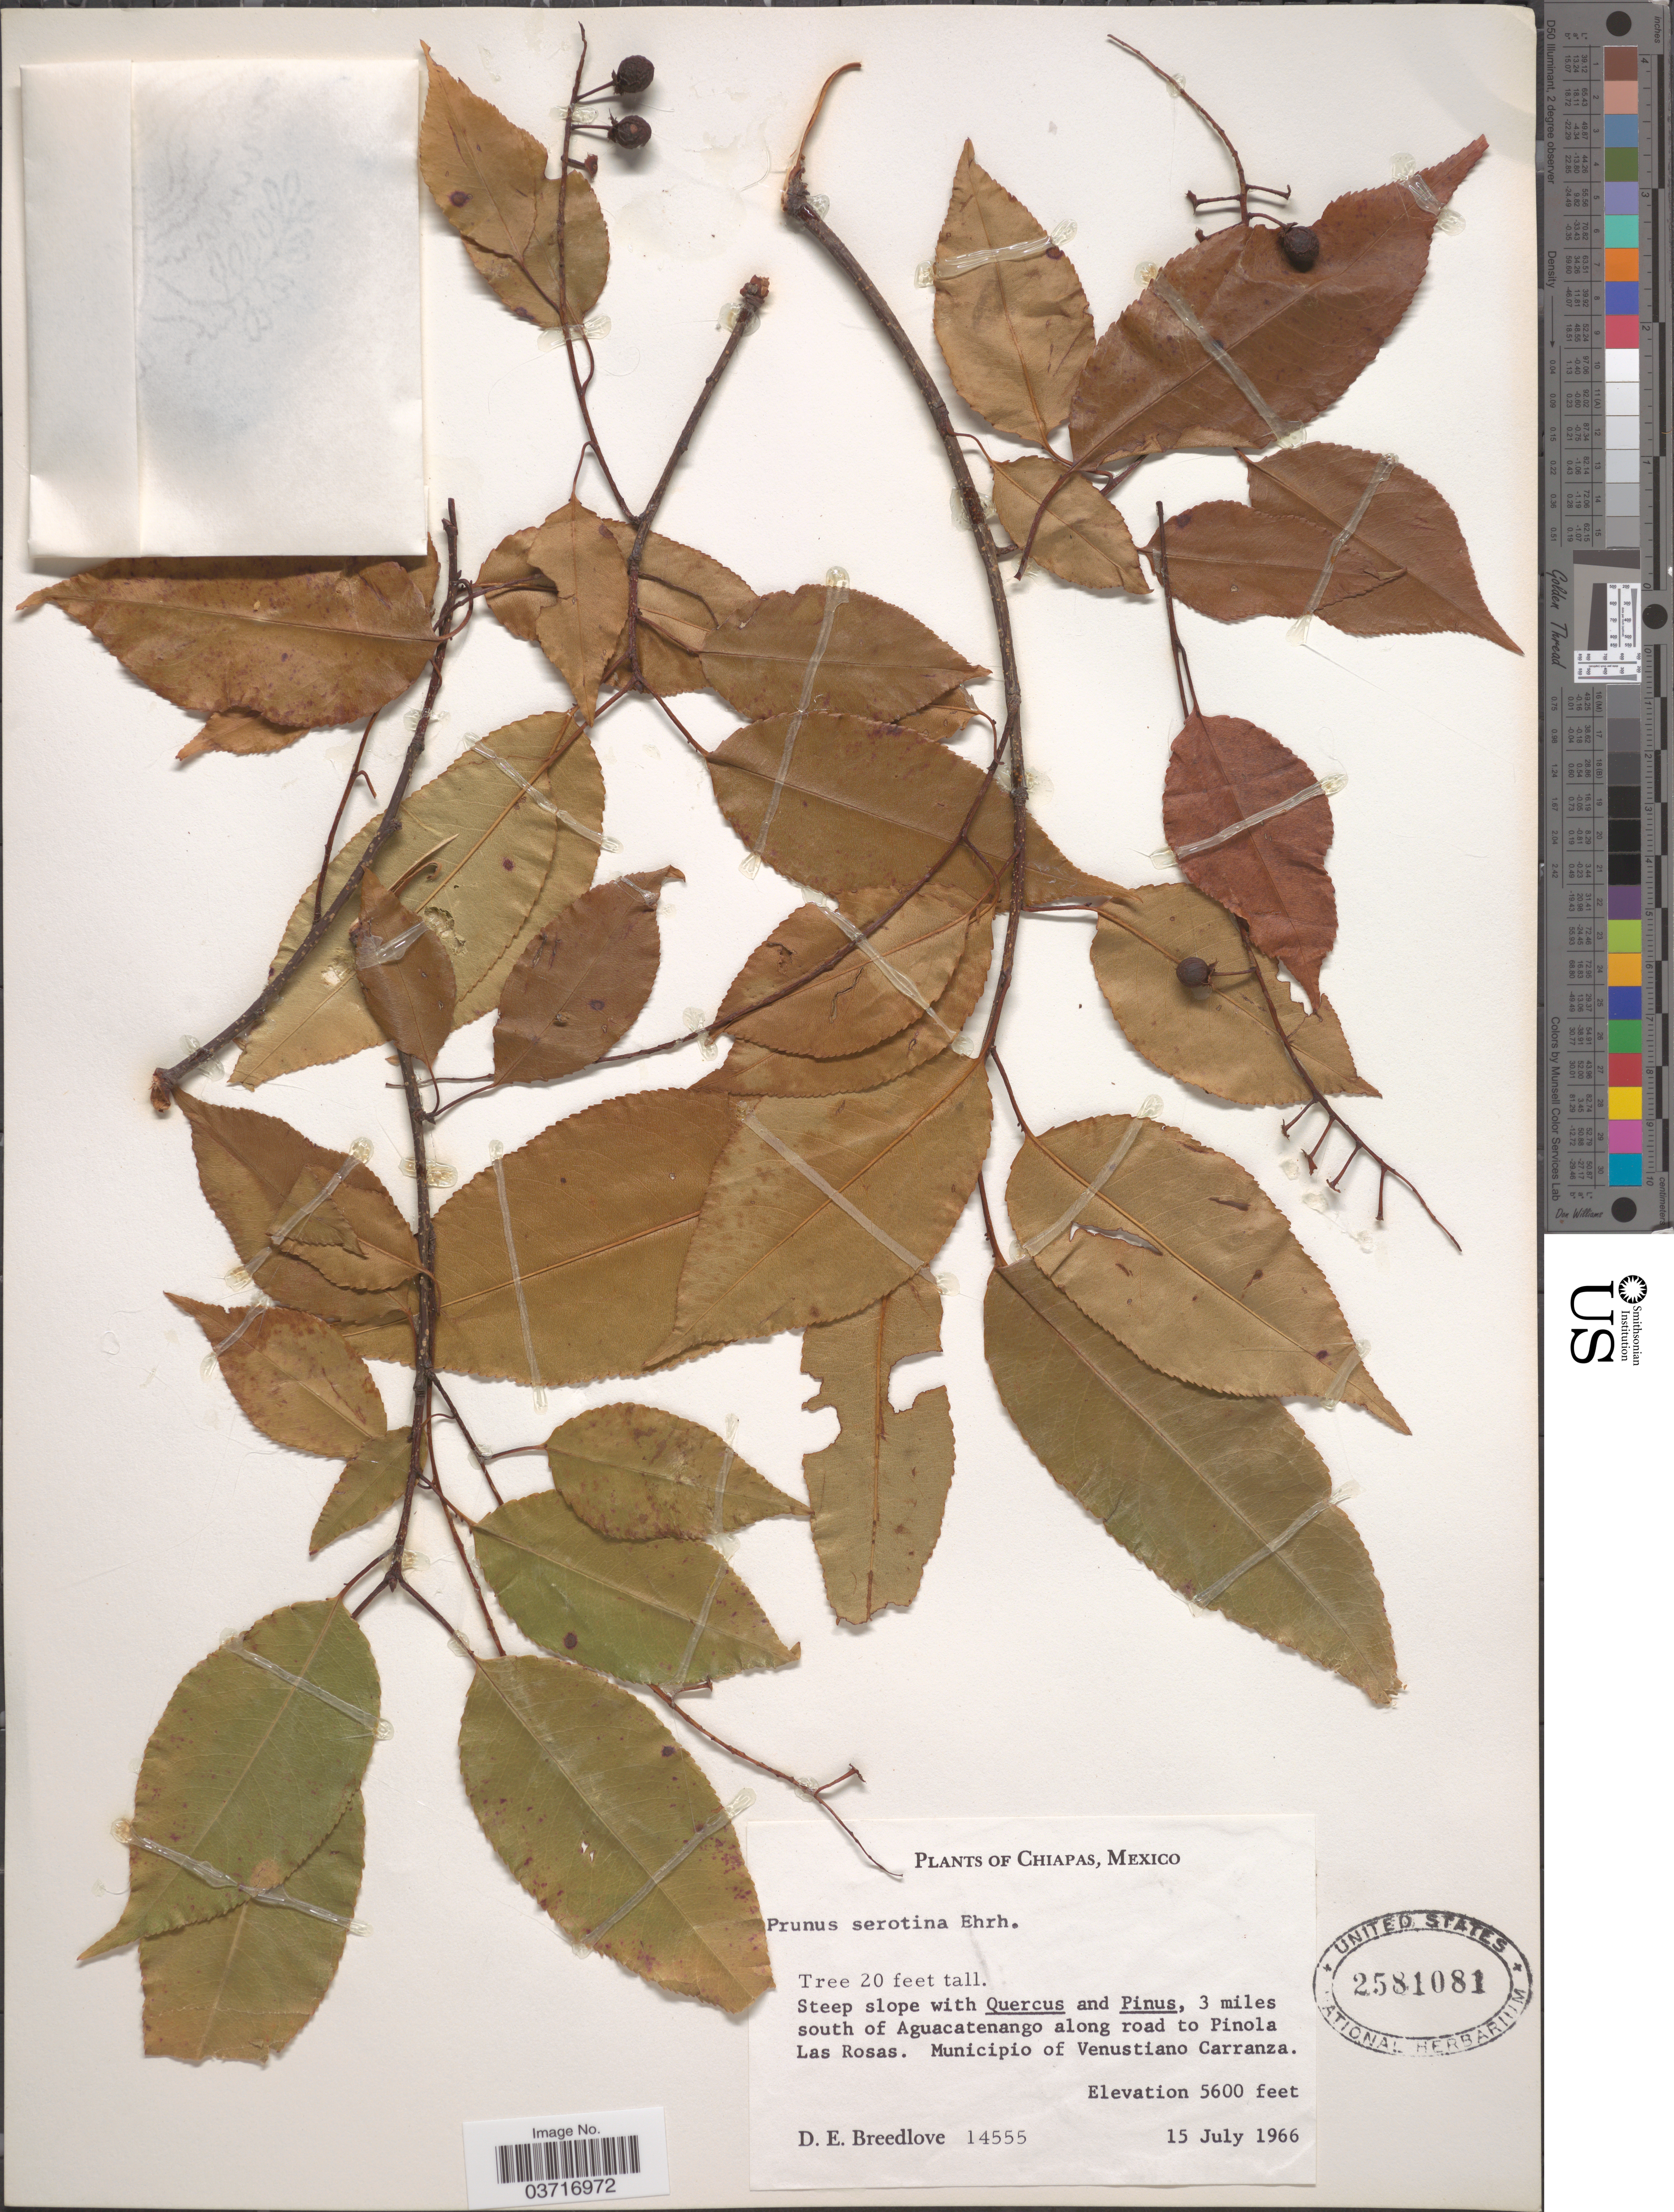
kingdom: Plantae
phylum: Tracheophyta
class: Magnoliopsida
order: Rosales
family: Rosaceae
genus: Prunus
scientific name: Prunus serotina subsp. serotina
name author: Ehrh.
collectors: D. E. Breedlove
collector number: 14555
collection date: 1966-07-15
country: Mexico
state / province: Chiapas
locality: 3 miles south of Aguacatenango along road to Pinola Las Rosas. Municipio of Venustiano Carranza.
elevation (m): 1707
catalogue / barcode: US 2581081